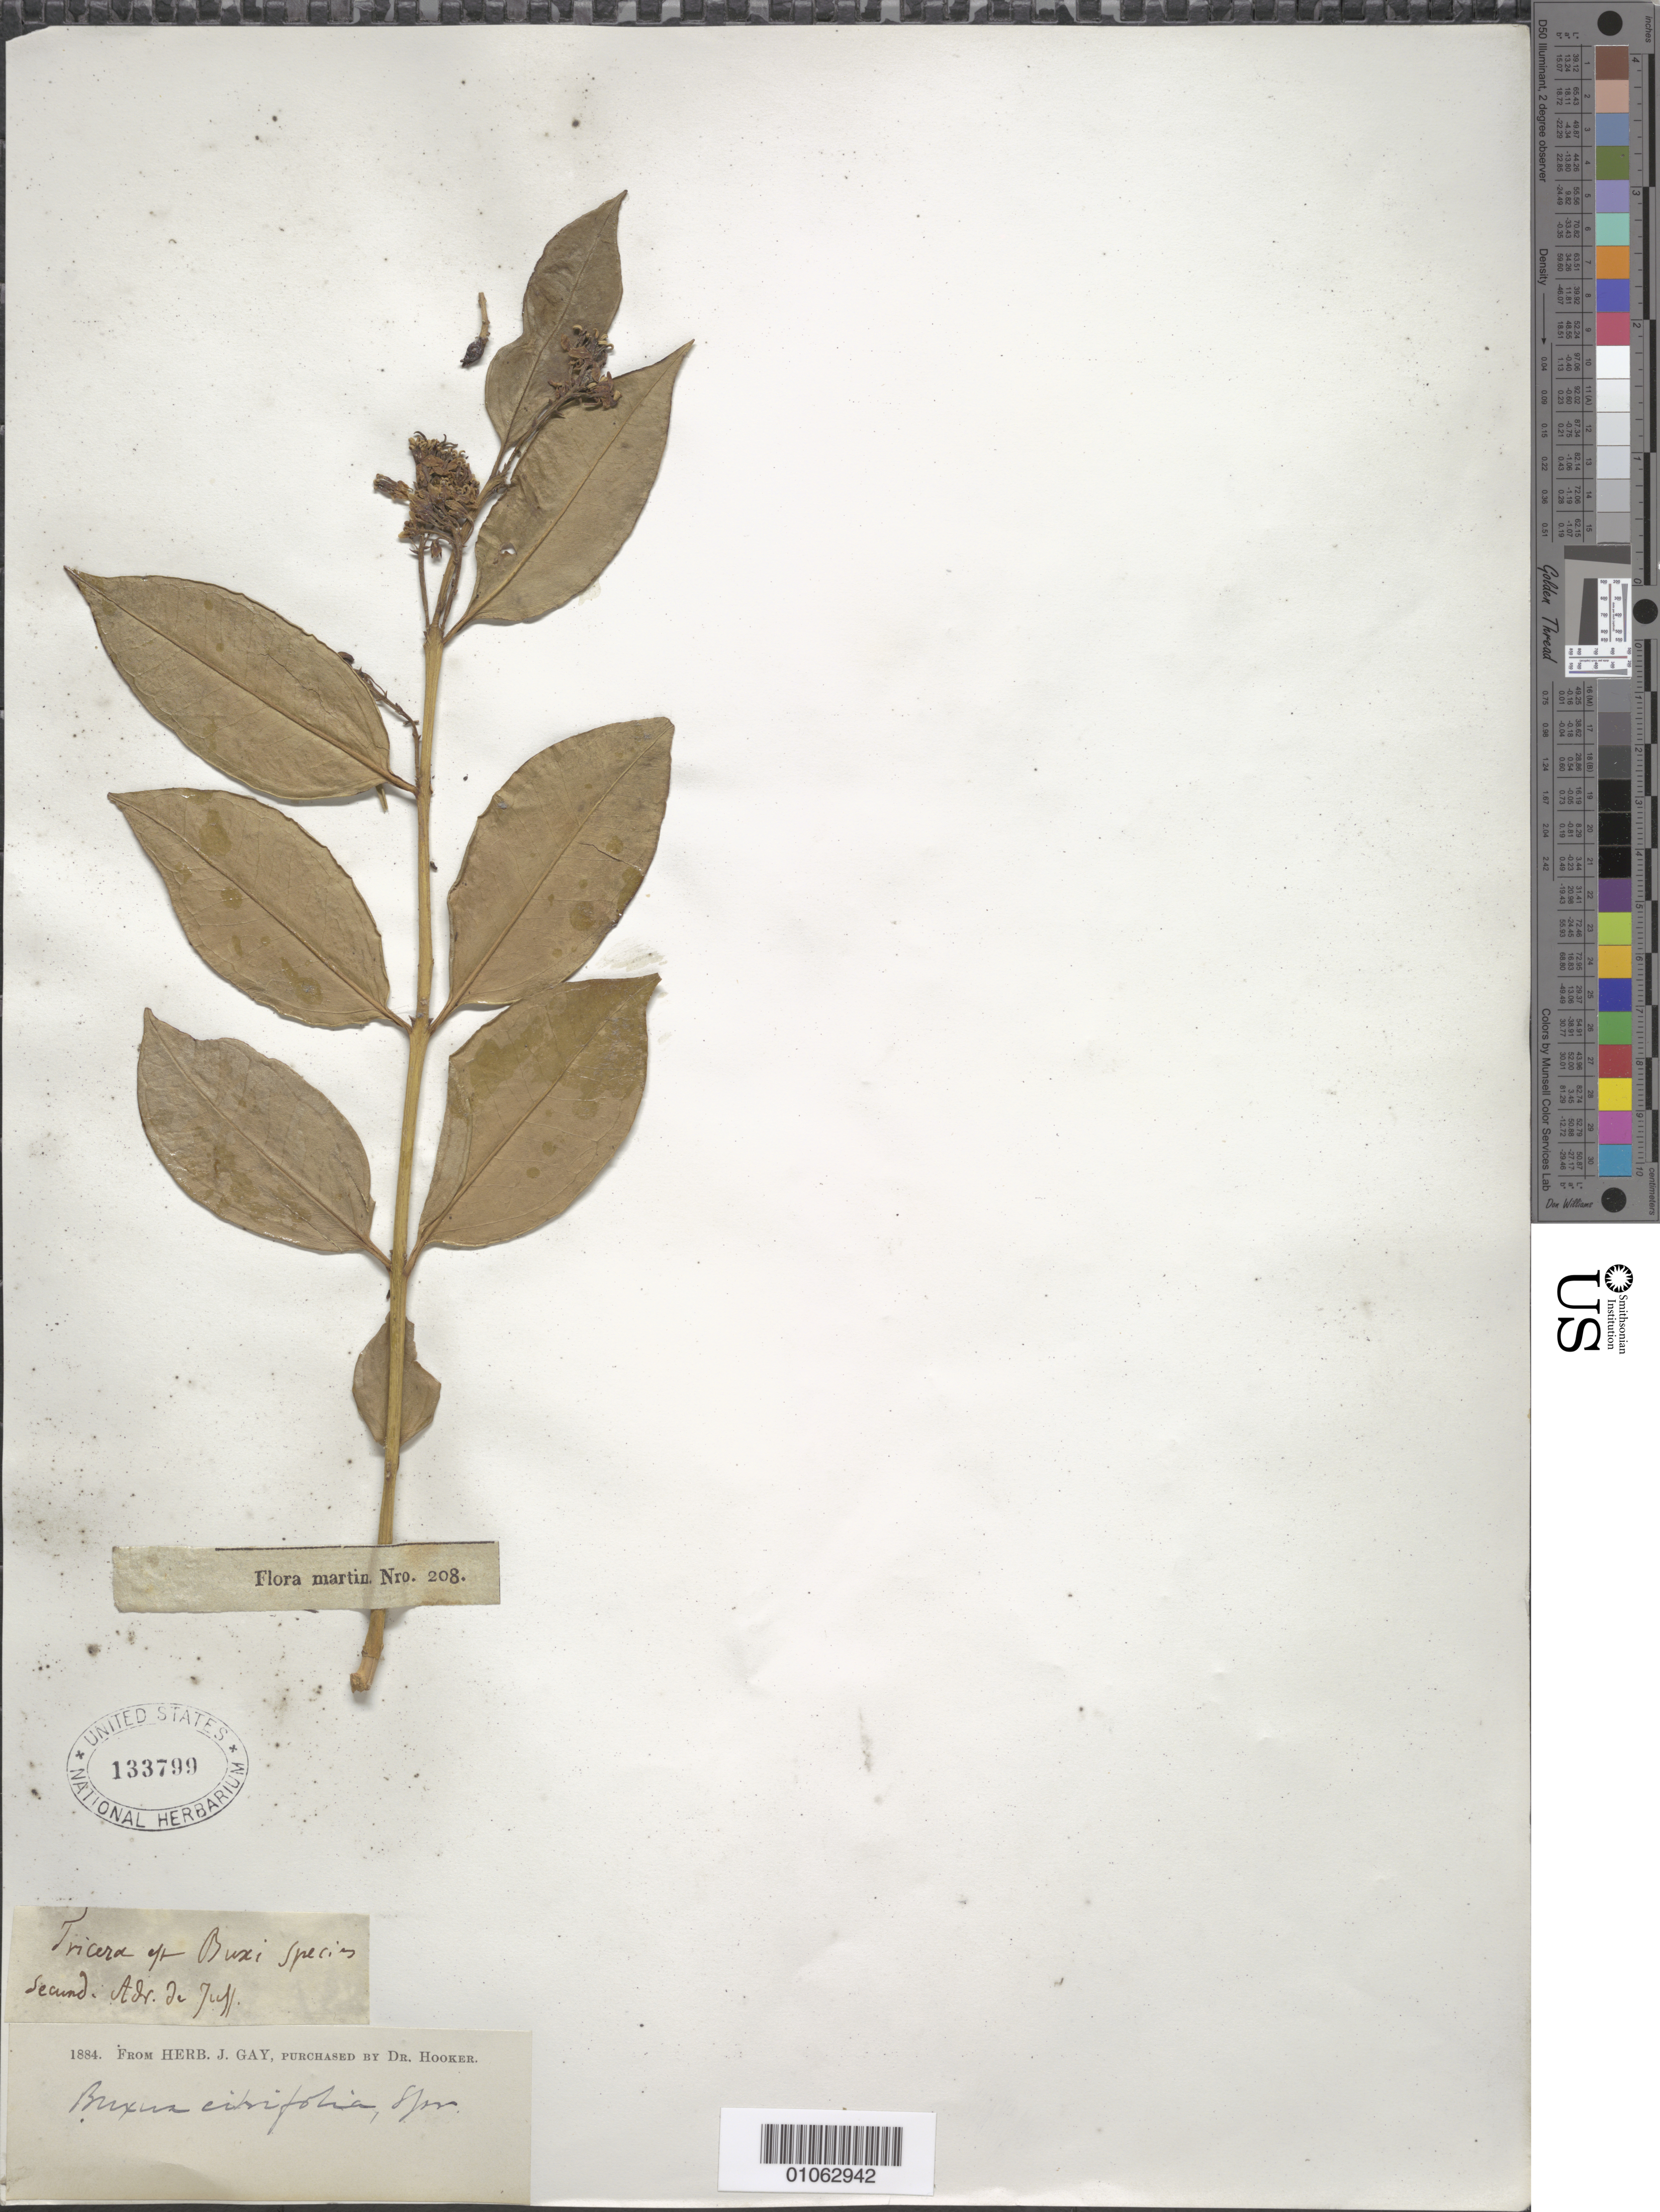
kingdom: Plantae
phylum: Tracheophyta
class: Magnoliopsida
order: Buxales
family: Buxaceae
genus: Buxus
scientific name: Buxus citrifolia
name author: (Willd.) Spreng.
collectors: -. Hooker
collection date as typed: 01 Jan 1884 to 31 Dec 1884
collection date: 1884-01-01/1884-12-31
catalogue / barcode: US 133799